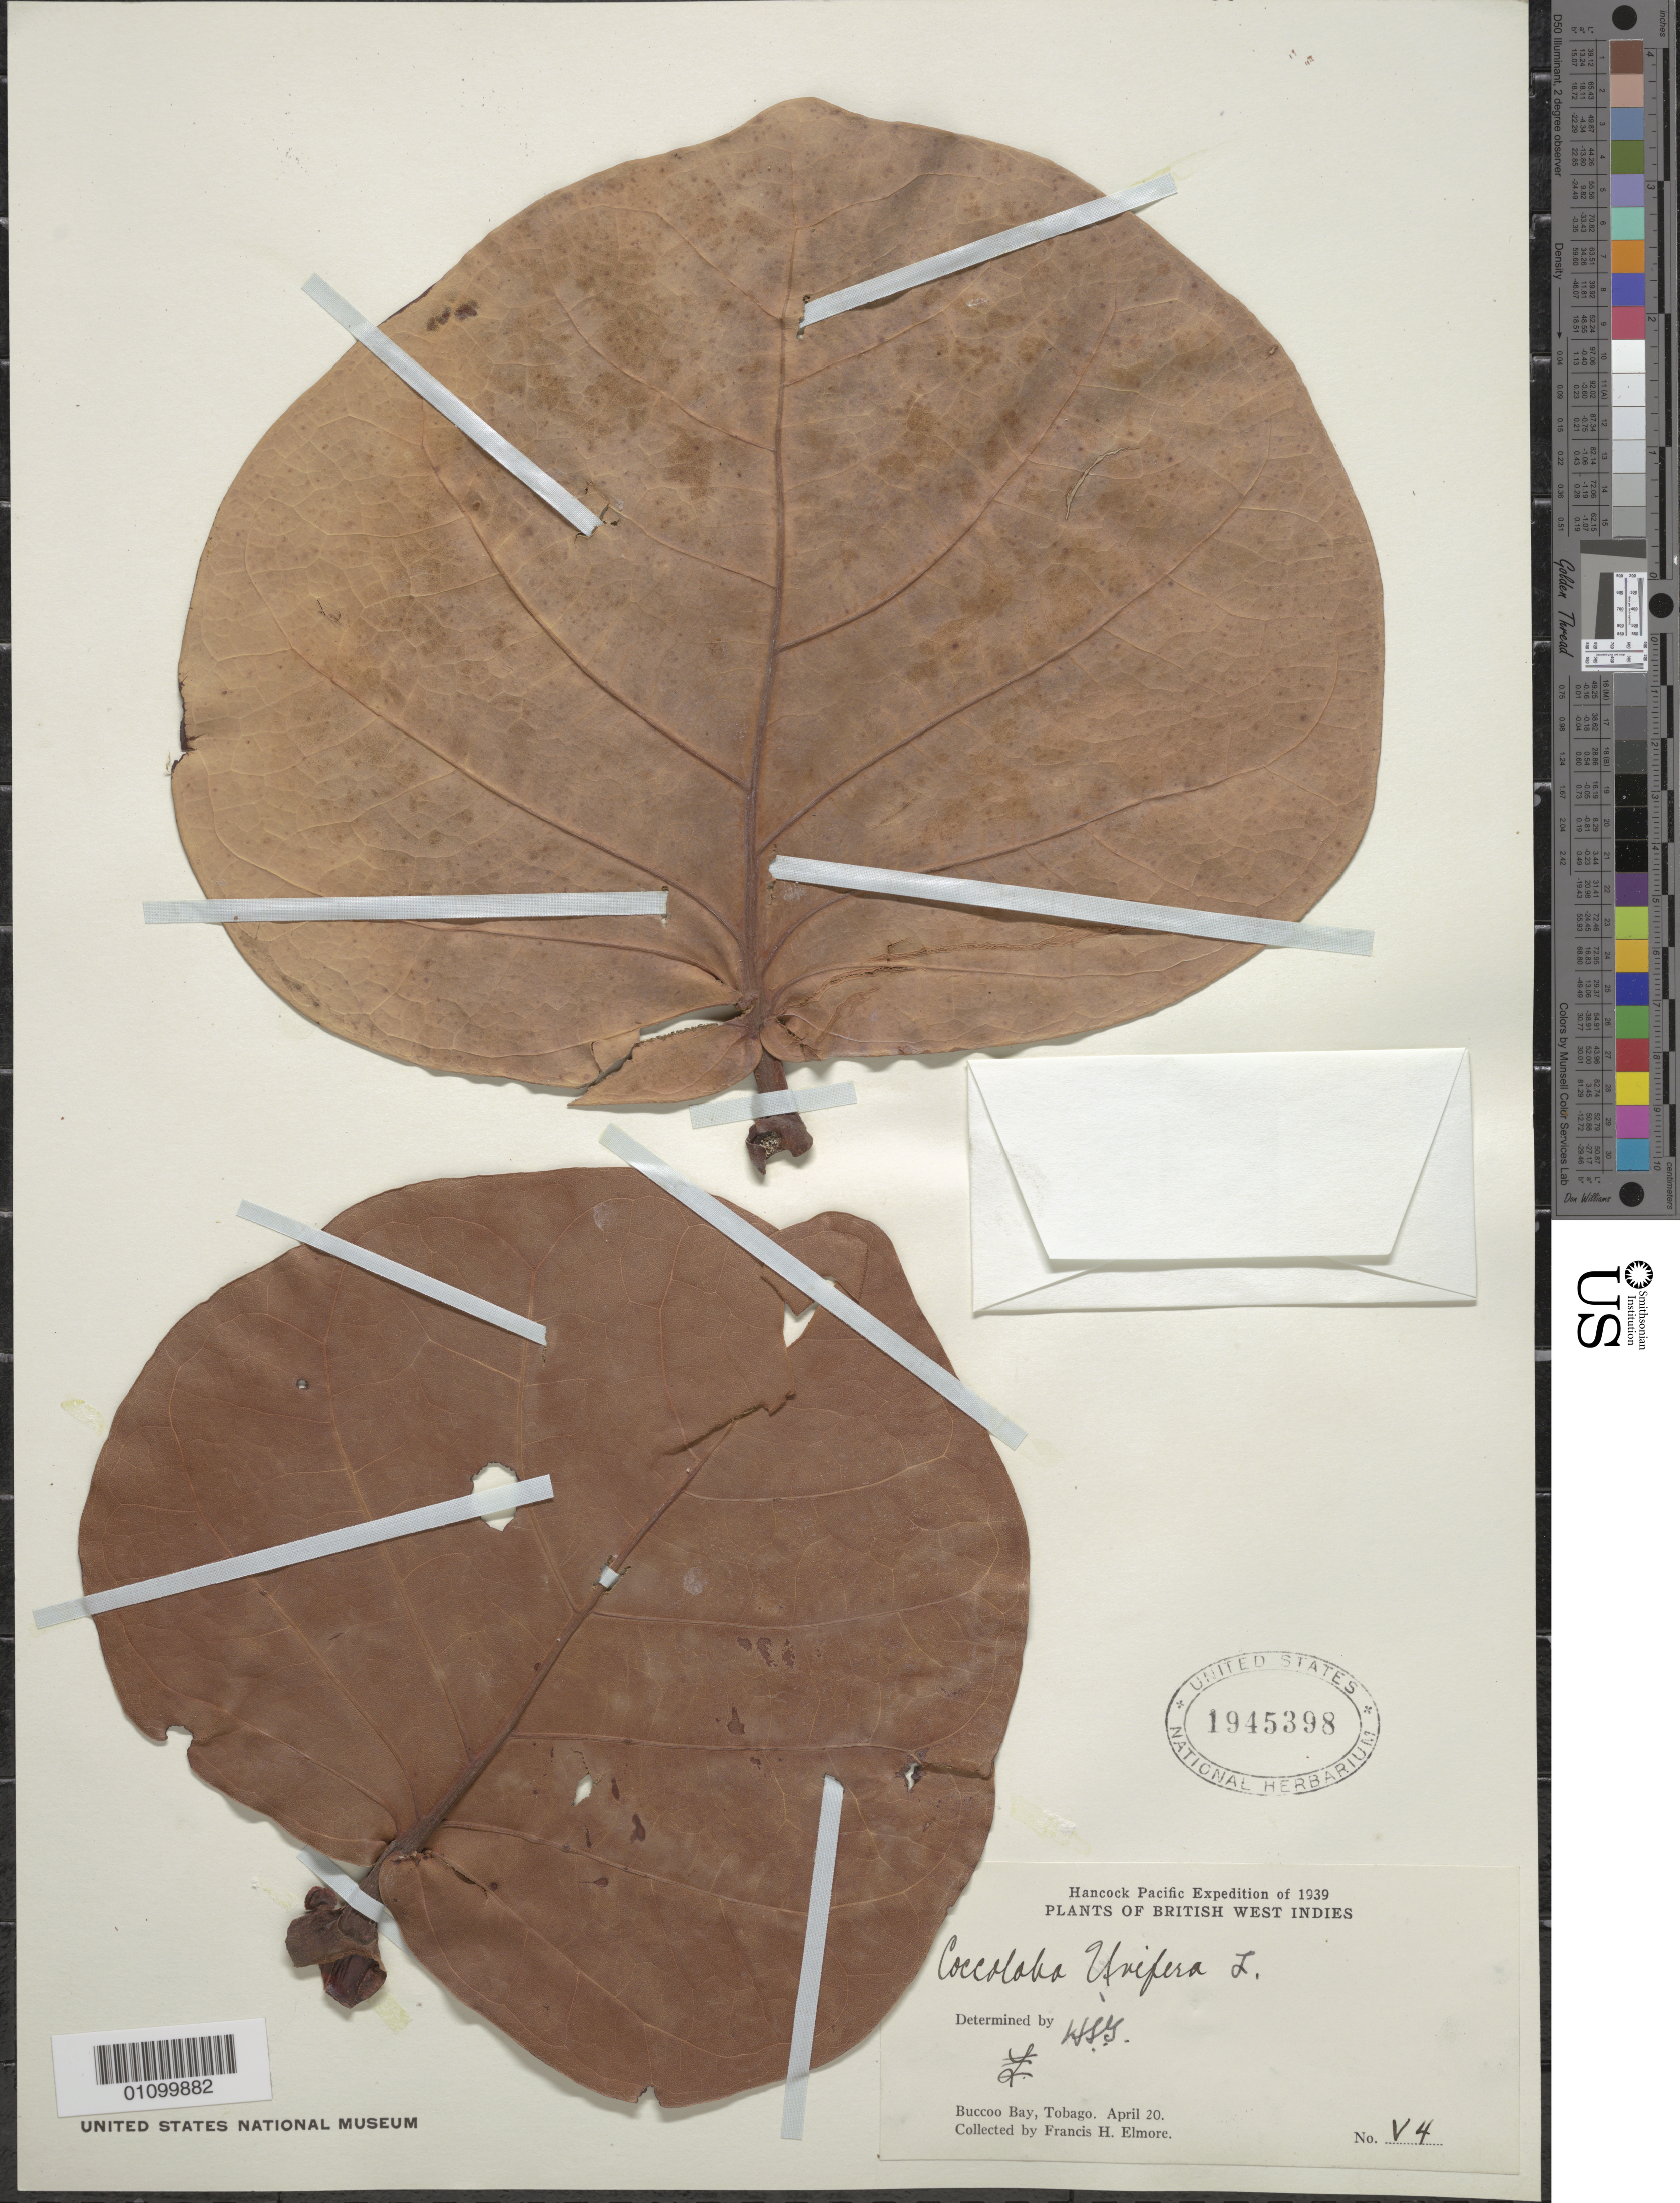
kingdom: Plantae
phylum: Tracheophyta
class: Magnoliopsida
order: Caryophyllales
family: Polygonaceae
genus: Coccoloba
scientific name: Coccoloba uvifera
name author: L.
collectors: F. H. Elmore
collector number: V4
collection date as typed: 20 Apr 1939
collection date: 1939-04-20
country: Trinidad and Tobago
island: Tobago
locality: Buccoo Bay, Tobago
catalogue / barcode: US 1945398